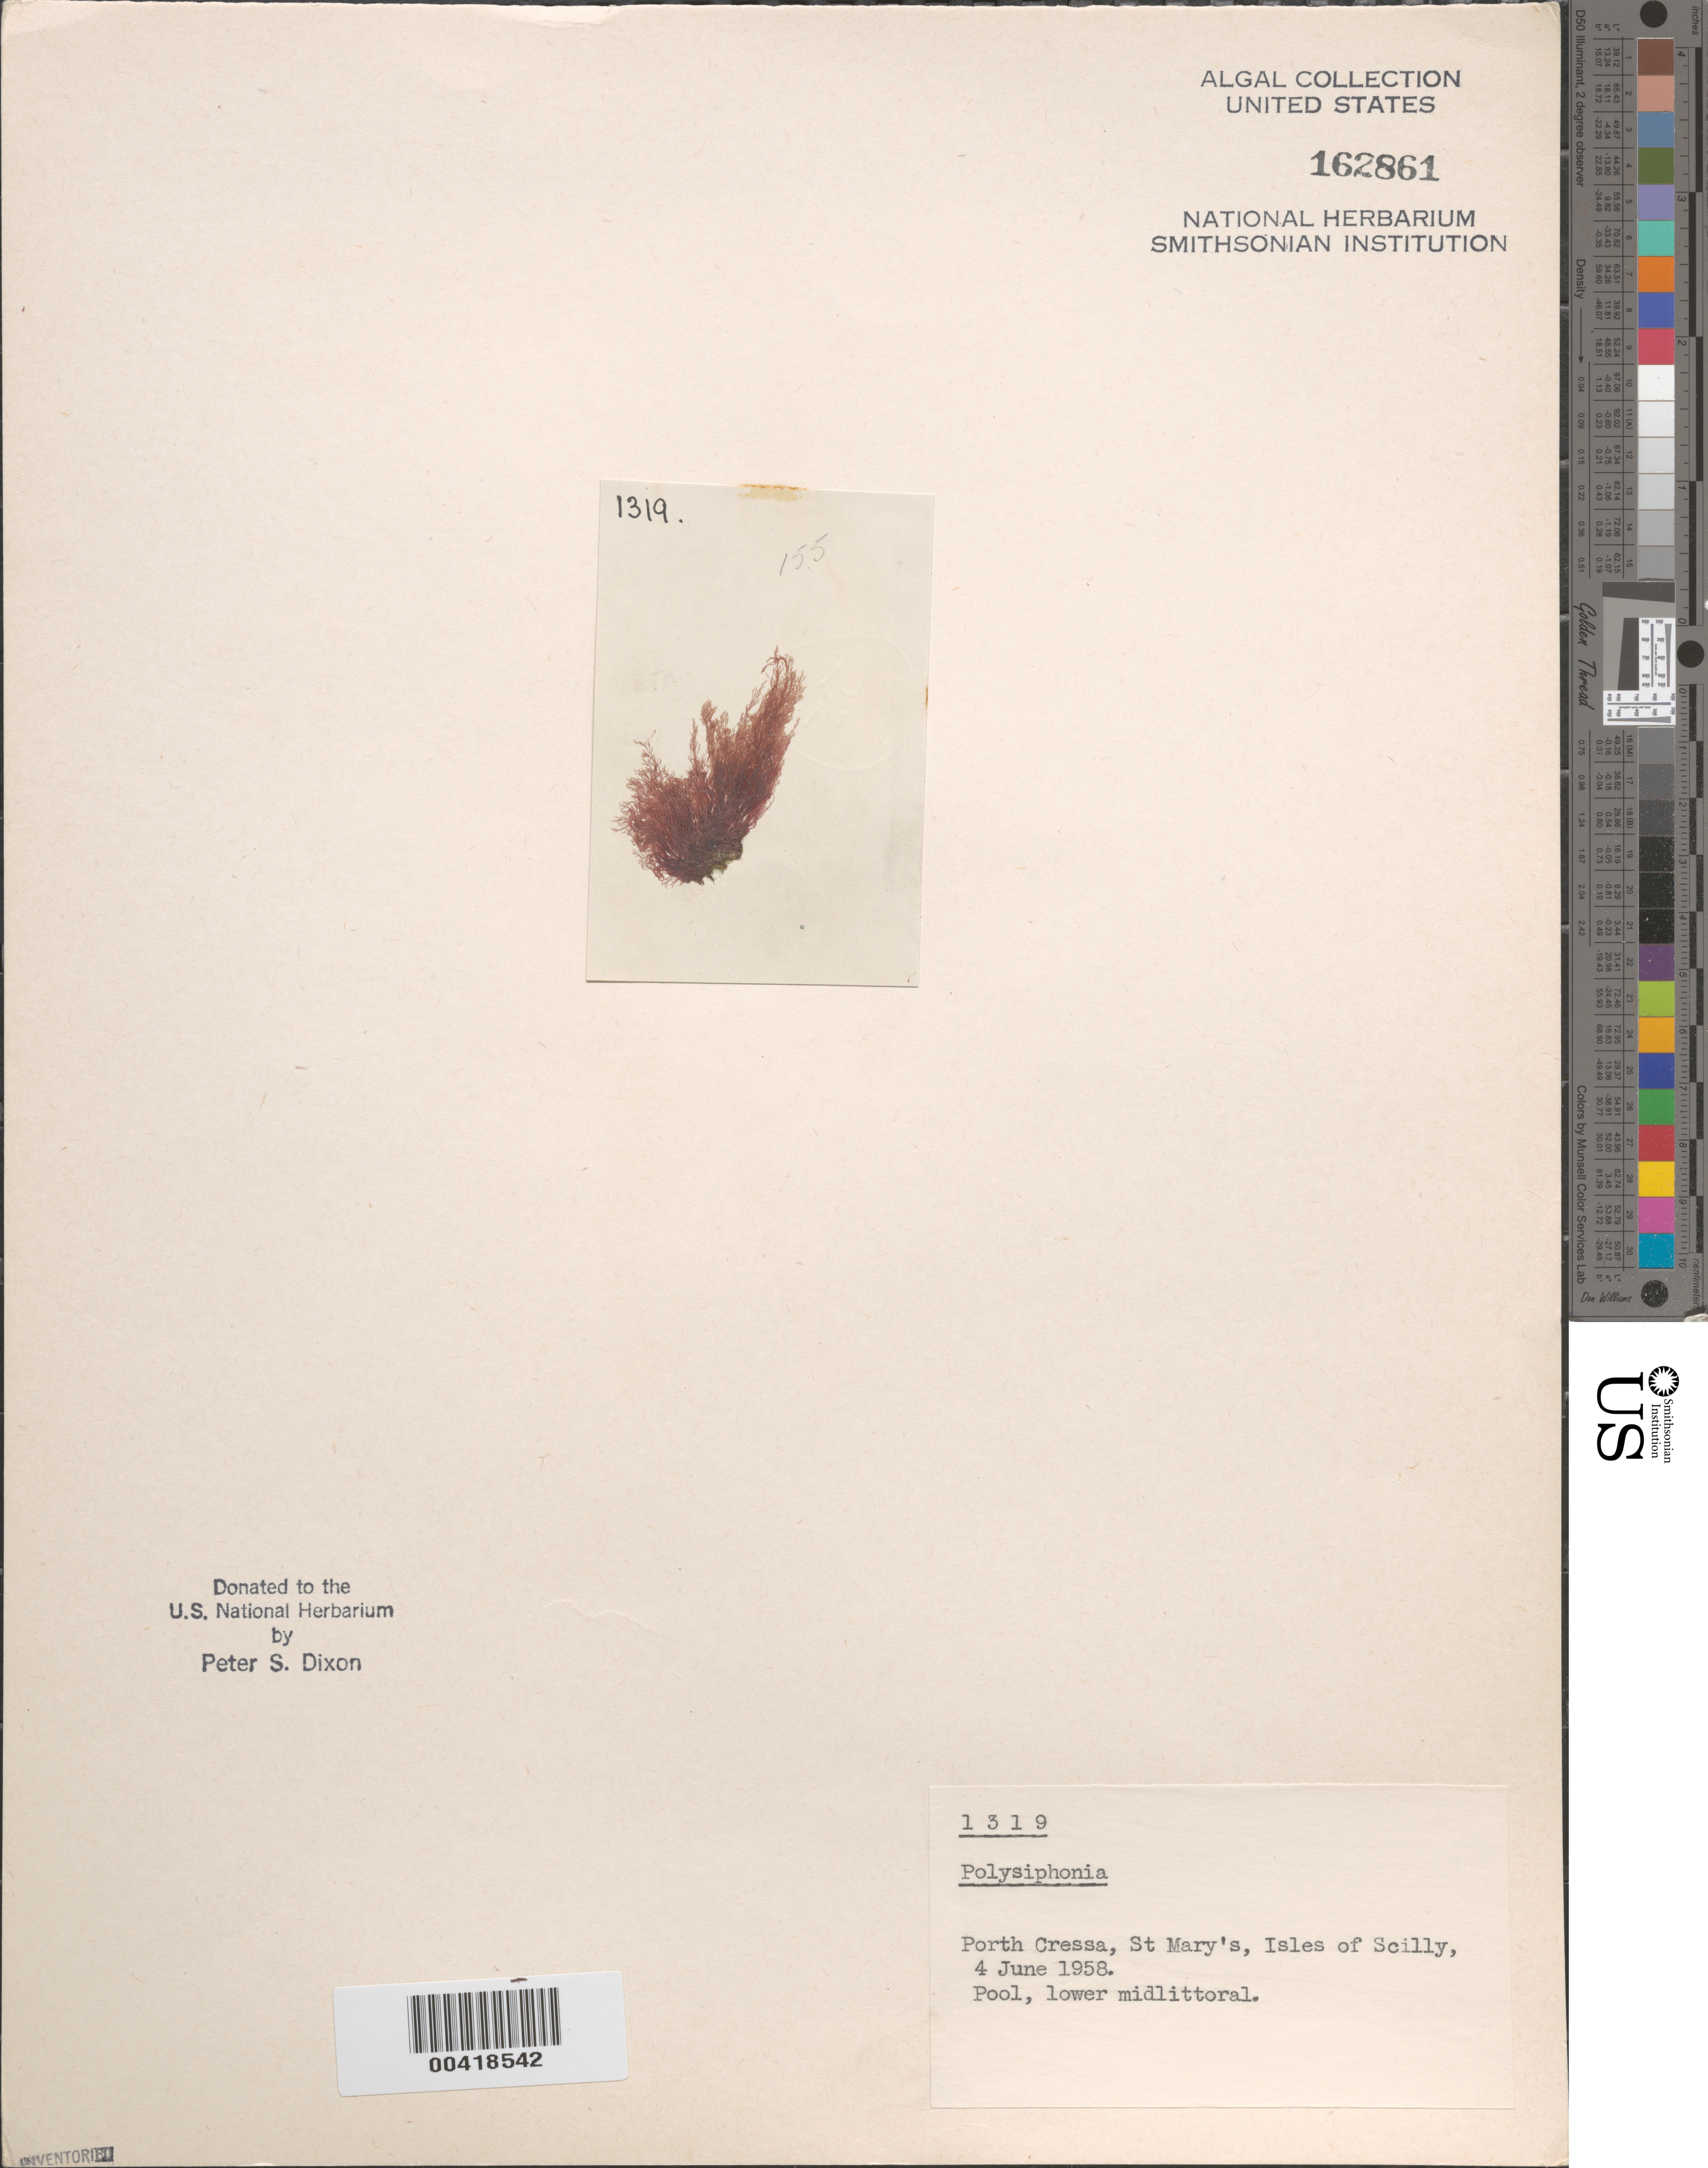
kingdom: Plantae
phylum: Rhodophyta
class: Florideophyceae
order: Ceramiales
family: Rhodomelaceae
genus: Polysiphonia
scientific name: Polysiphonia sp.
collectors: P. S. Dixon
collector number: PSD 1319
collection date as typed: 04 Jun 1958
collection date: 1958-06-04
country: United Kingdom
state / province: England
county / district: Council of the Isles of Scilly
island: St. Mary's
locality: Porth Cressa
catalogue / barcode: US 162861